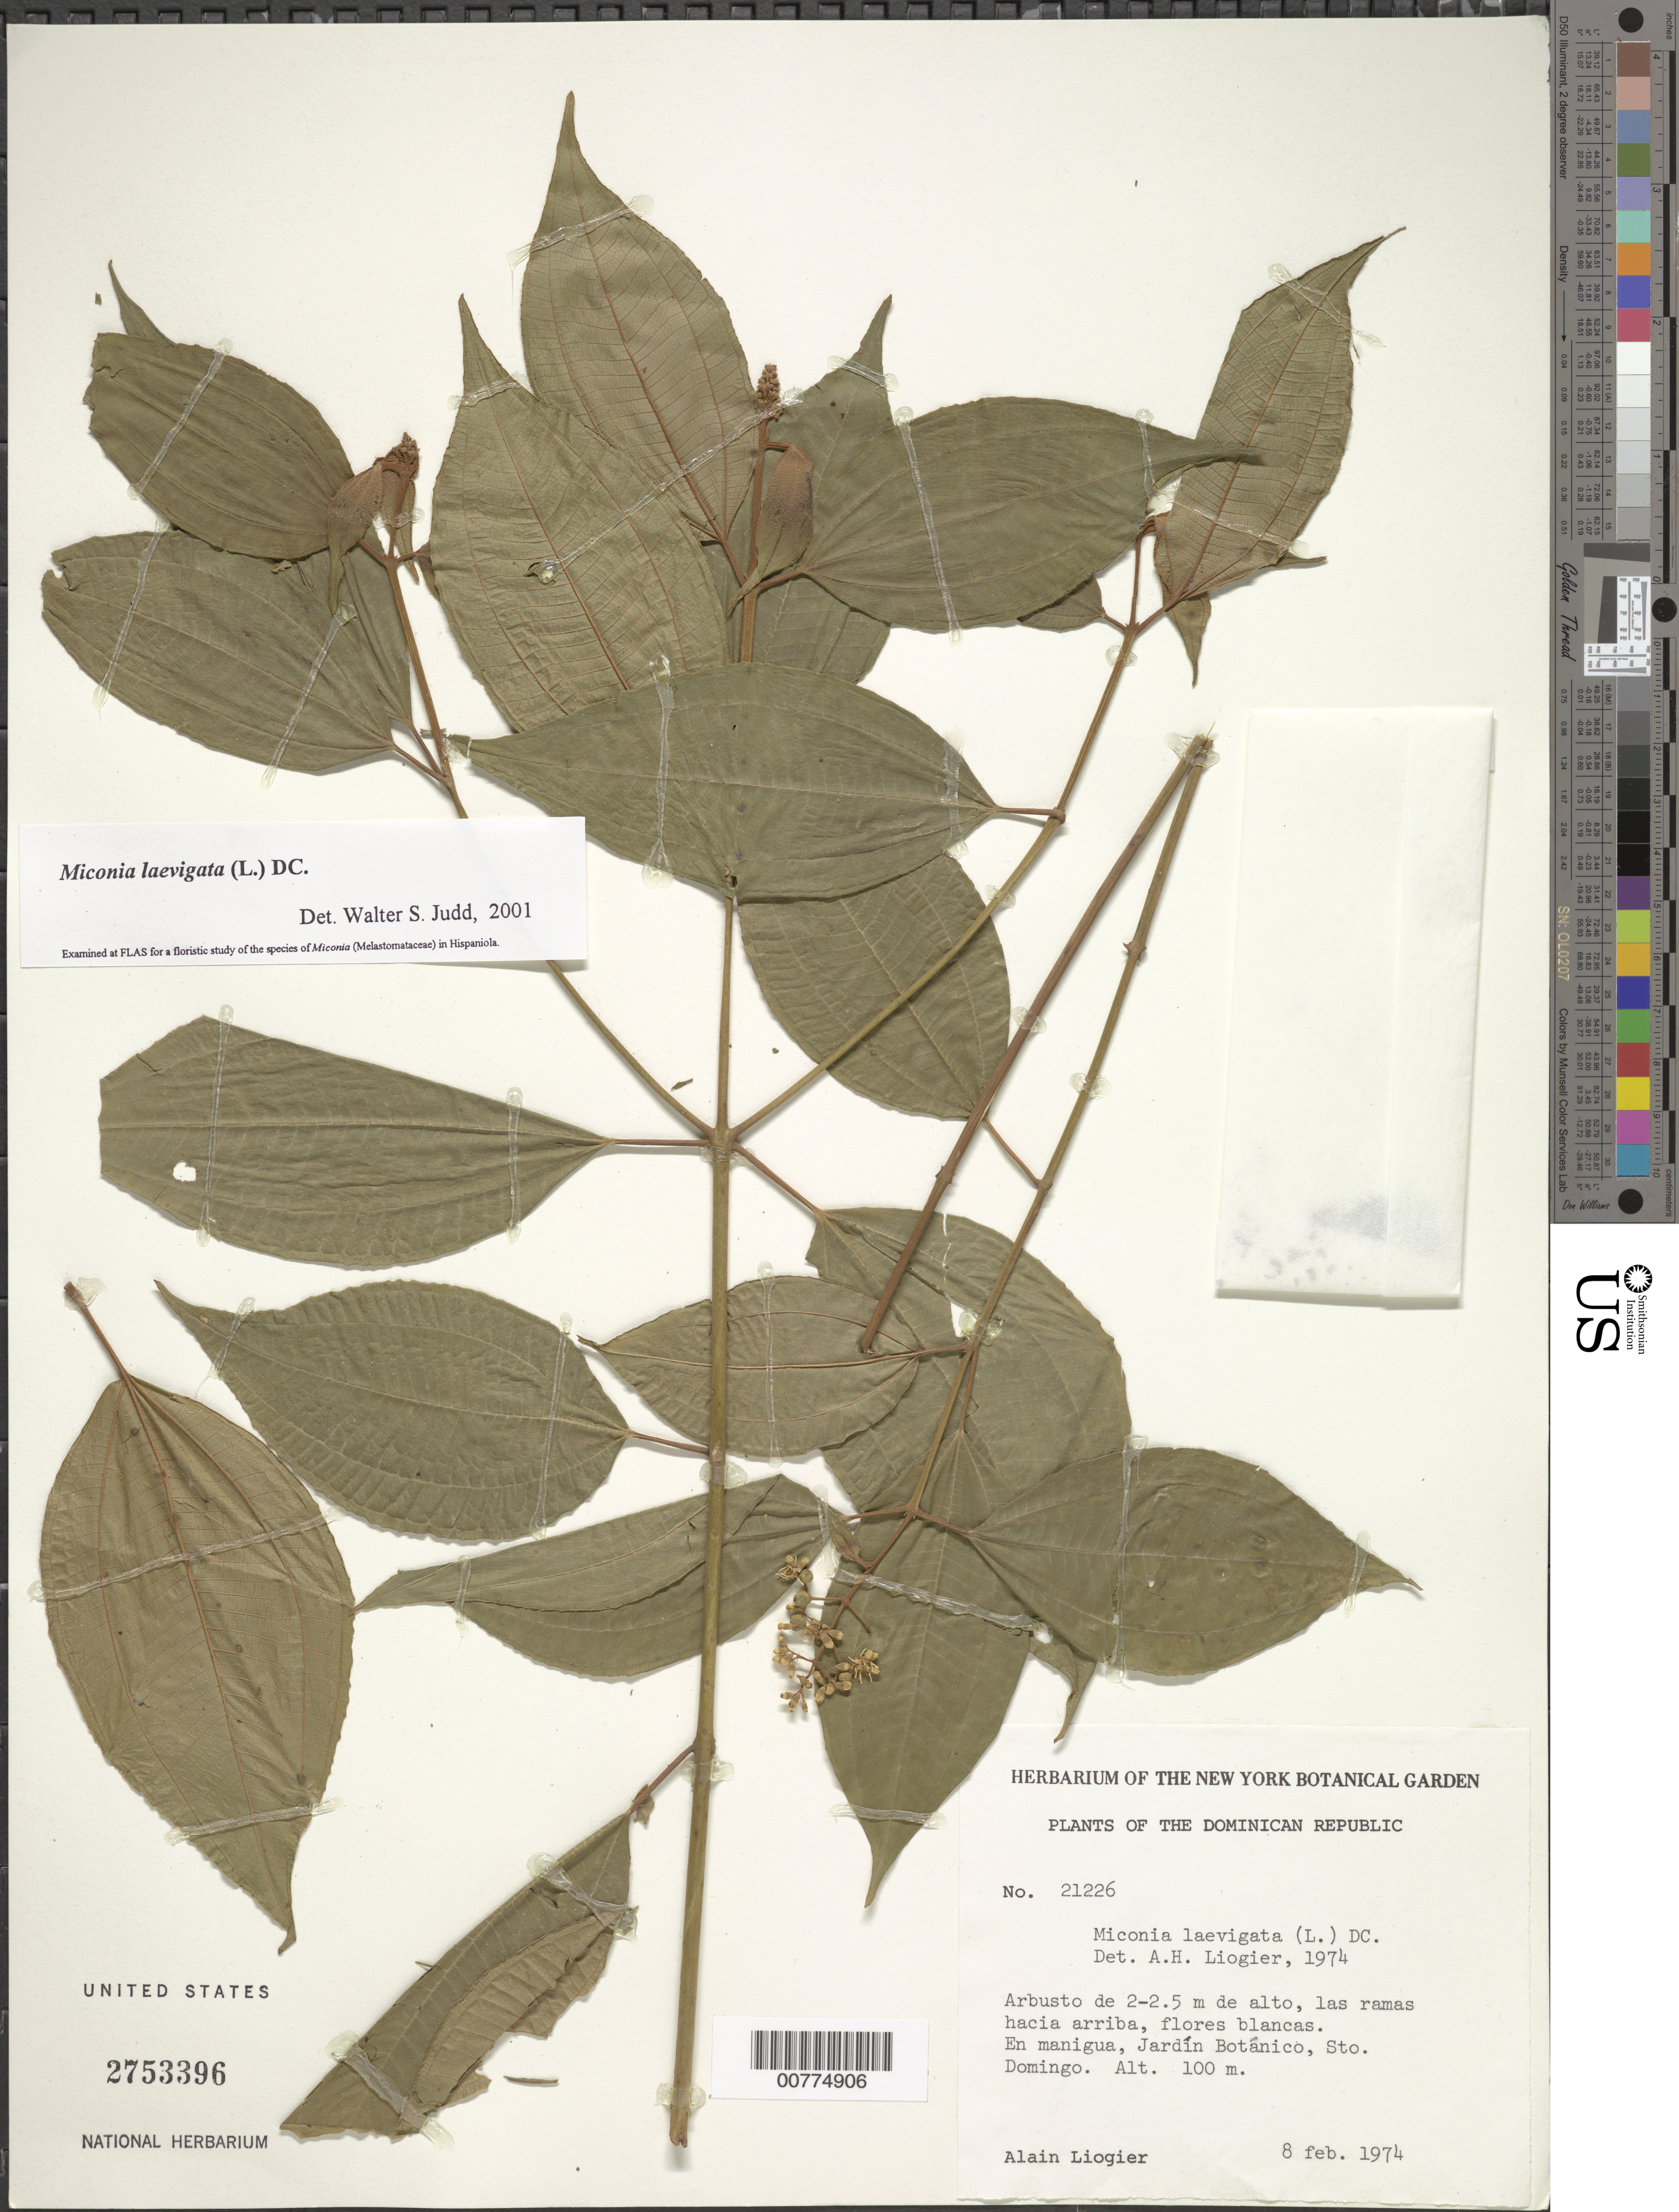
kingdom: Plantae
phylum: Tracheophyta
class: Magnoliopsida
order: Myrtales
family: Melastomataceae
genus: Miconia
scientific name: Miconia laevigata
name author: (L.) D. Don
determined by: Judd, Walter S.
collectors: A. H. Liogier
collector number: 21226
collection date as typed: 08 Feb 1974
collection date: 1974-02-08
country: Dominican Republic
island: Hispaniola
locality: Santo Domingo, Jardín Botánico, Manigua.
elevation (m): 100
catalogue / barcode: US 2753396